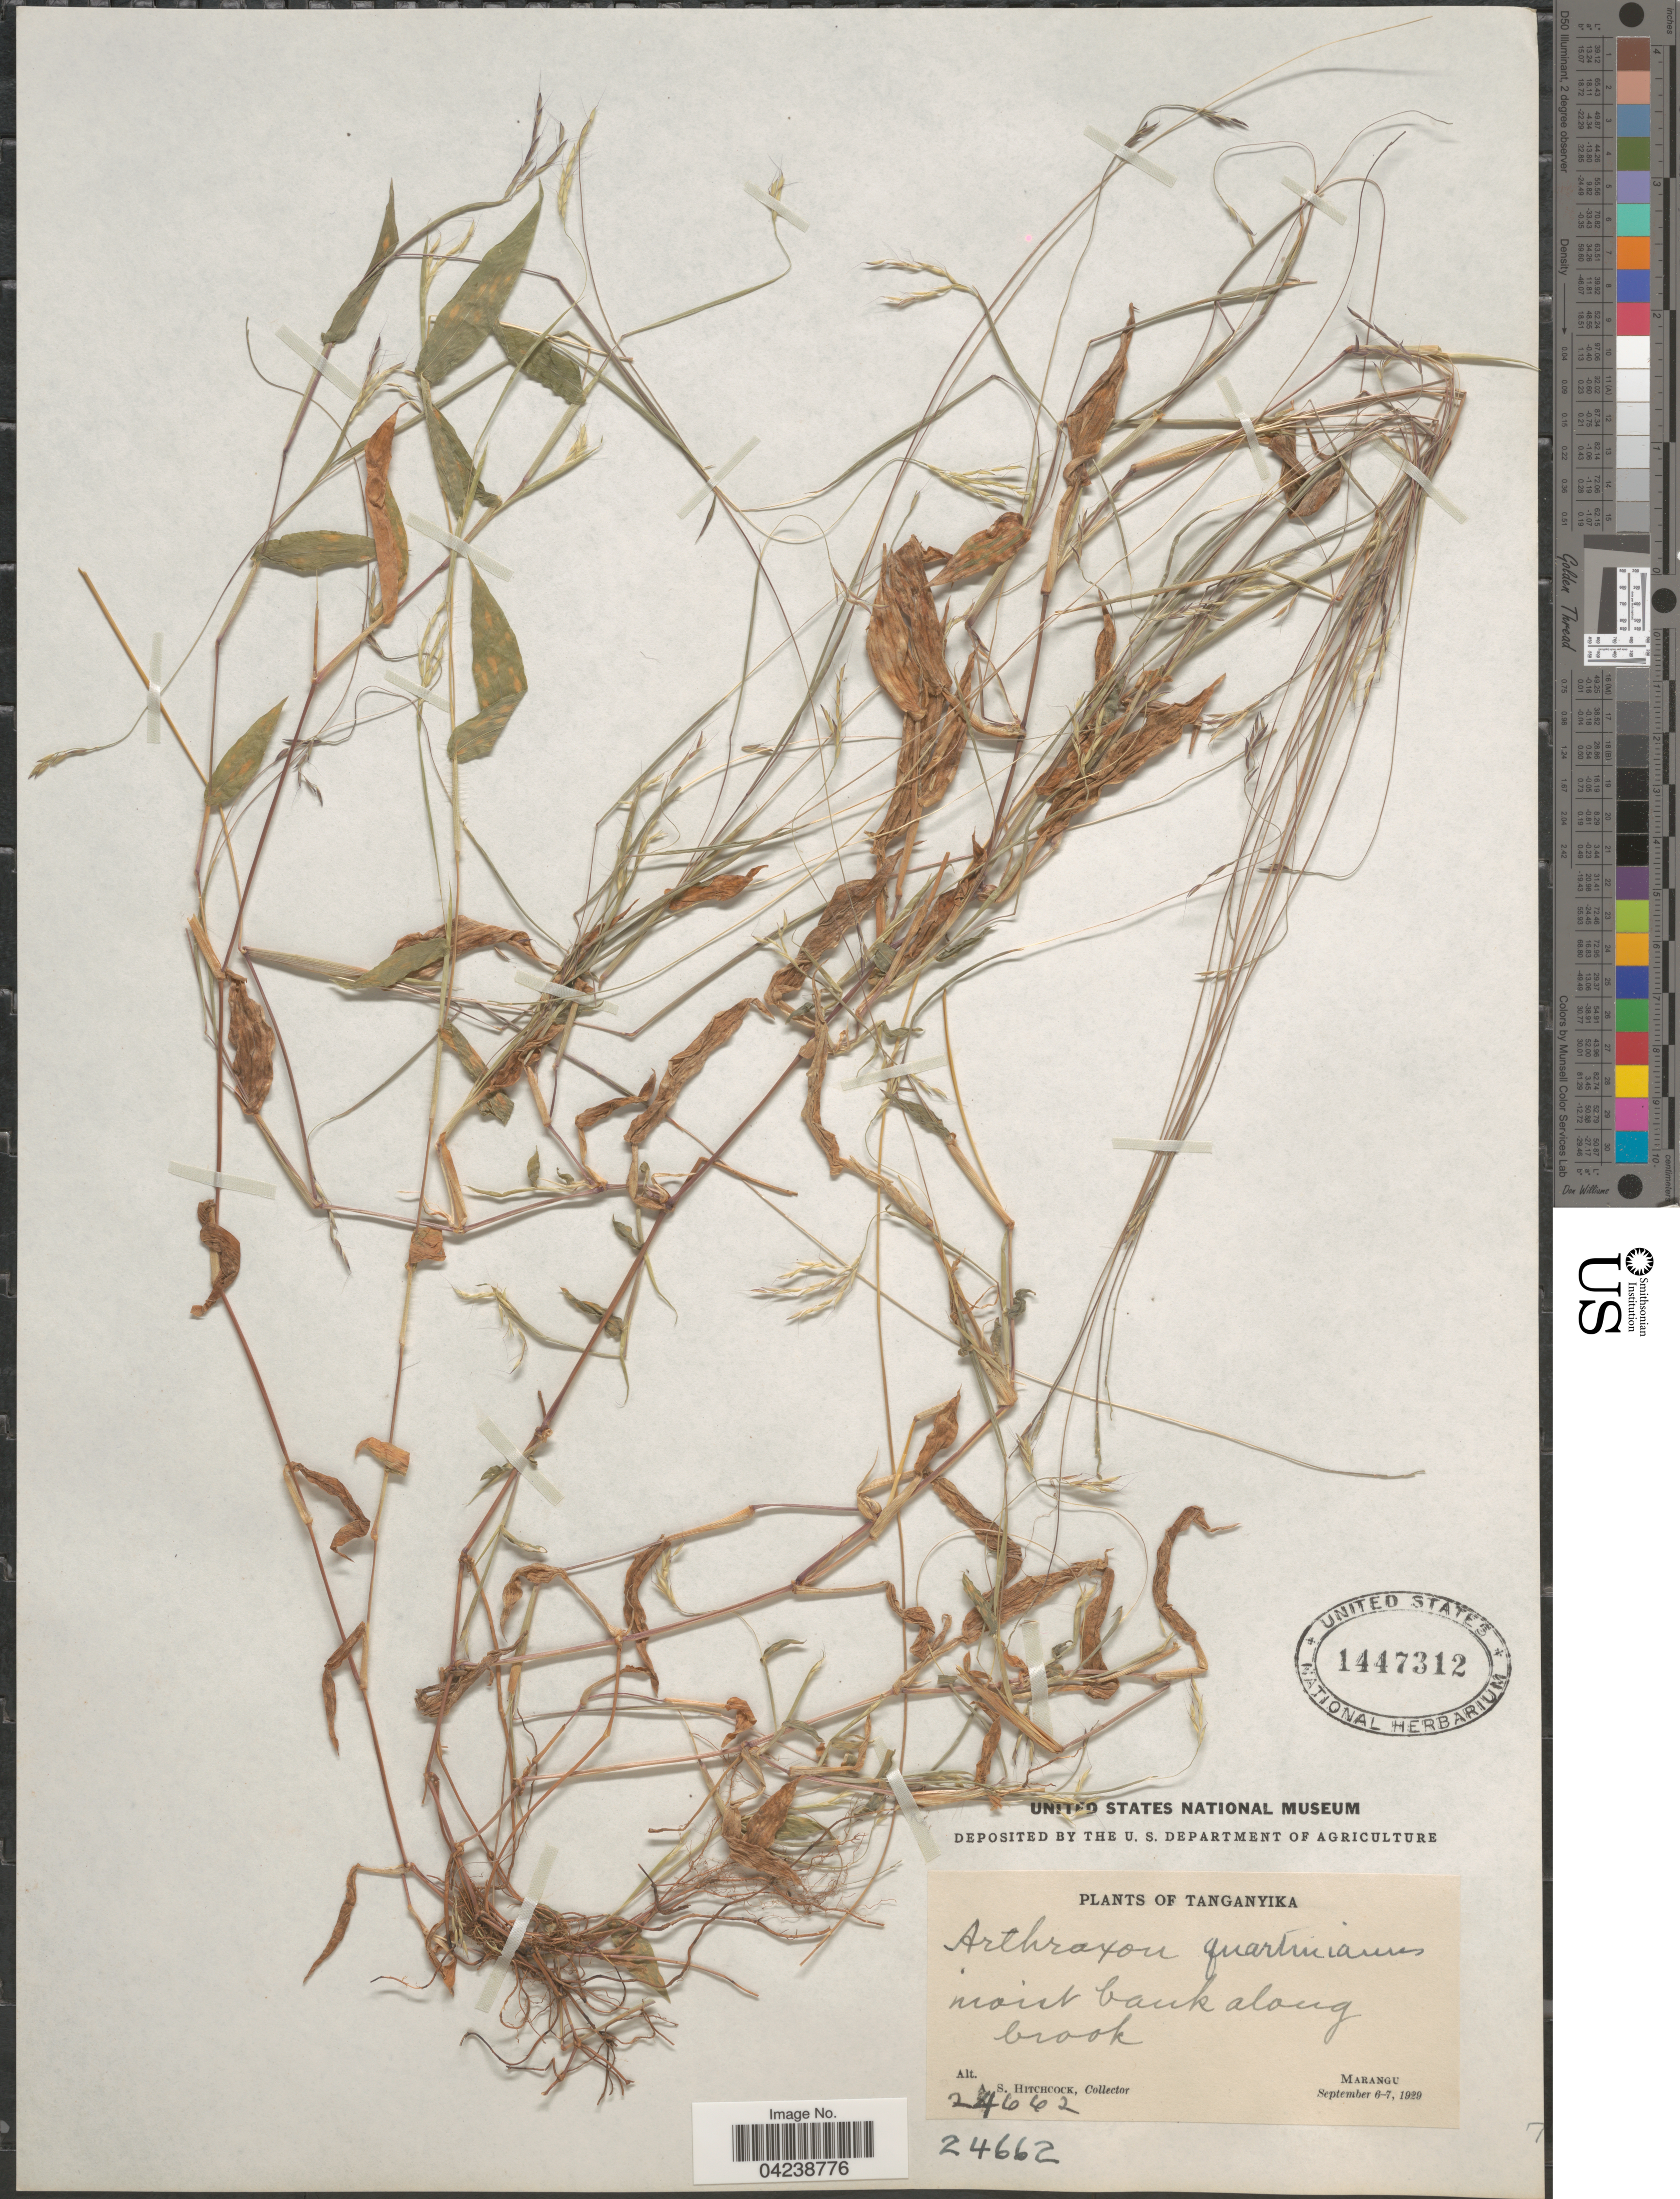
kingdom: Plantae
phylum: Tracheophyta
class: Liliopsida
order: Poales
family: Poaceae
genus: Arthraxon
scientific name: Arthraxon hispidus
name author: (Thunb.) Makino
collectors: A. S. Hitchcock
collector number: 24662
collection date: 1929-09-06/1929-09-07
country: Tanzania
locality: Moist bank along brook. Marangu.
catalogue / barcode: US 1447312